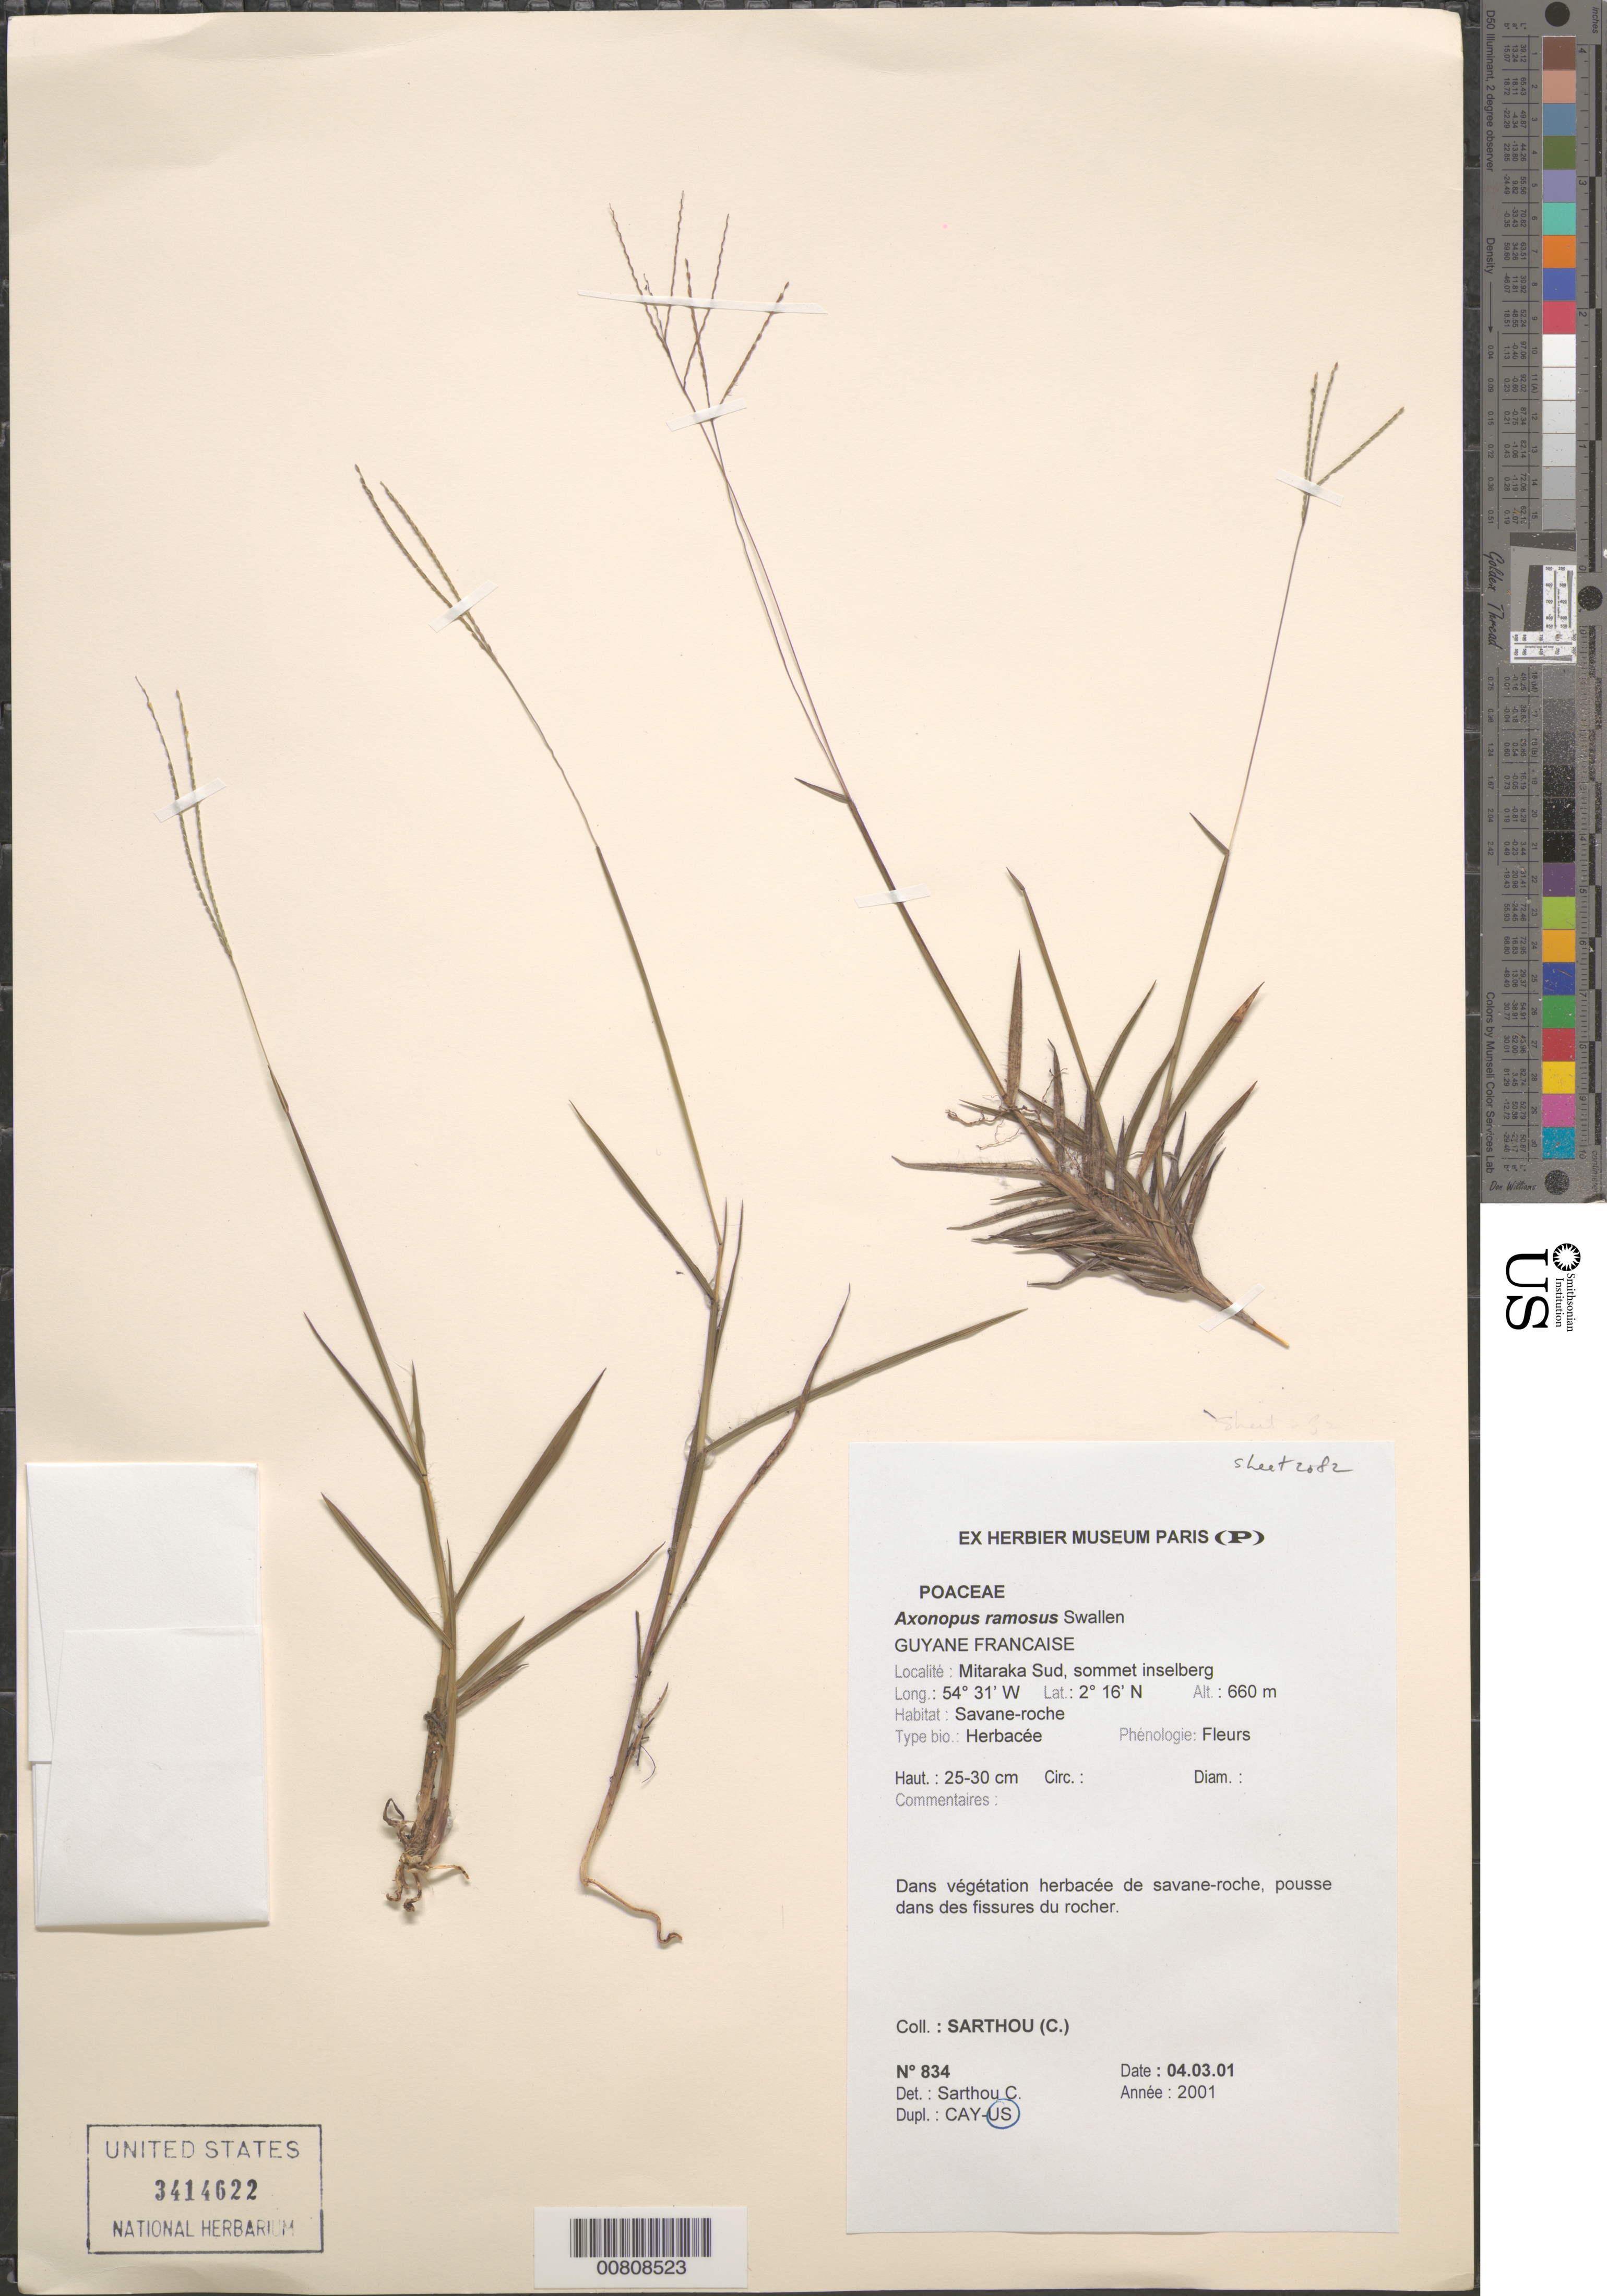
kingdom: Plantae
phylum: Tracheophyta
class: Liliopsida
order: Poales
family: Poaceae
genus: Axonopus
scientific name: Axonopus ramosus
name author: Swallen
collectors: C. Sarthou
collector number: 834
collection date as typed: Transcribed d/m/y: 4/3/1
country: French Guiana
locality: Guyane Francaise. Mitaraka Sud, sommet inselberg. Savane-roche.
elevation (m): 660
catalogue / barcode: US 3414622